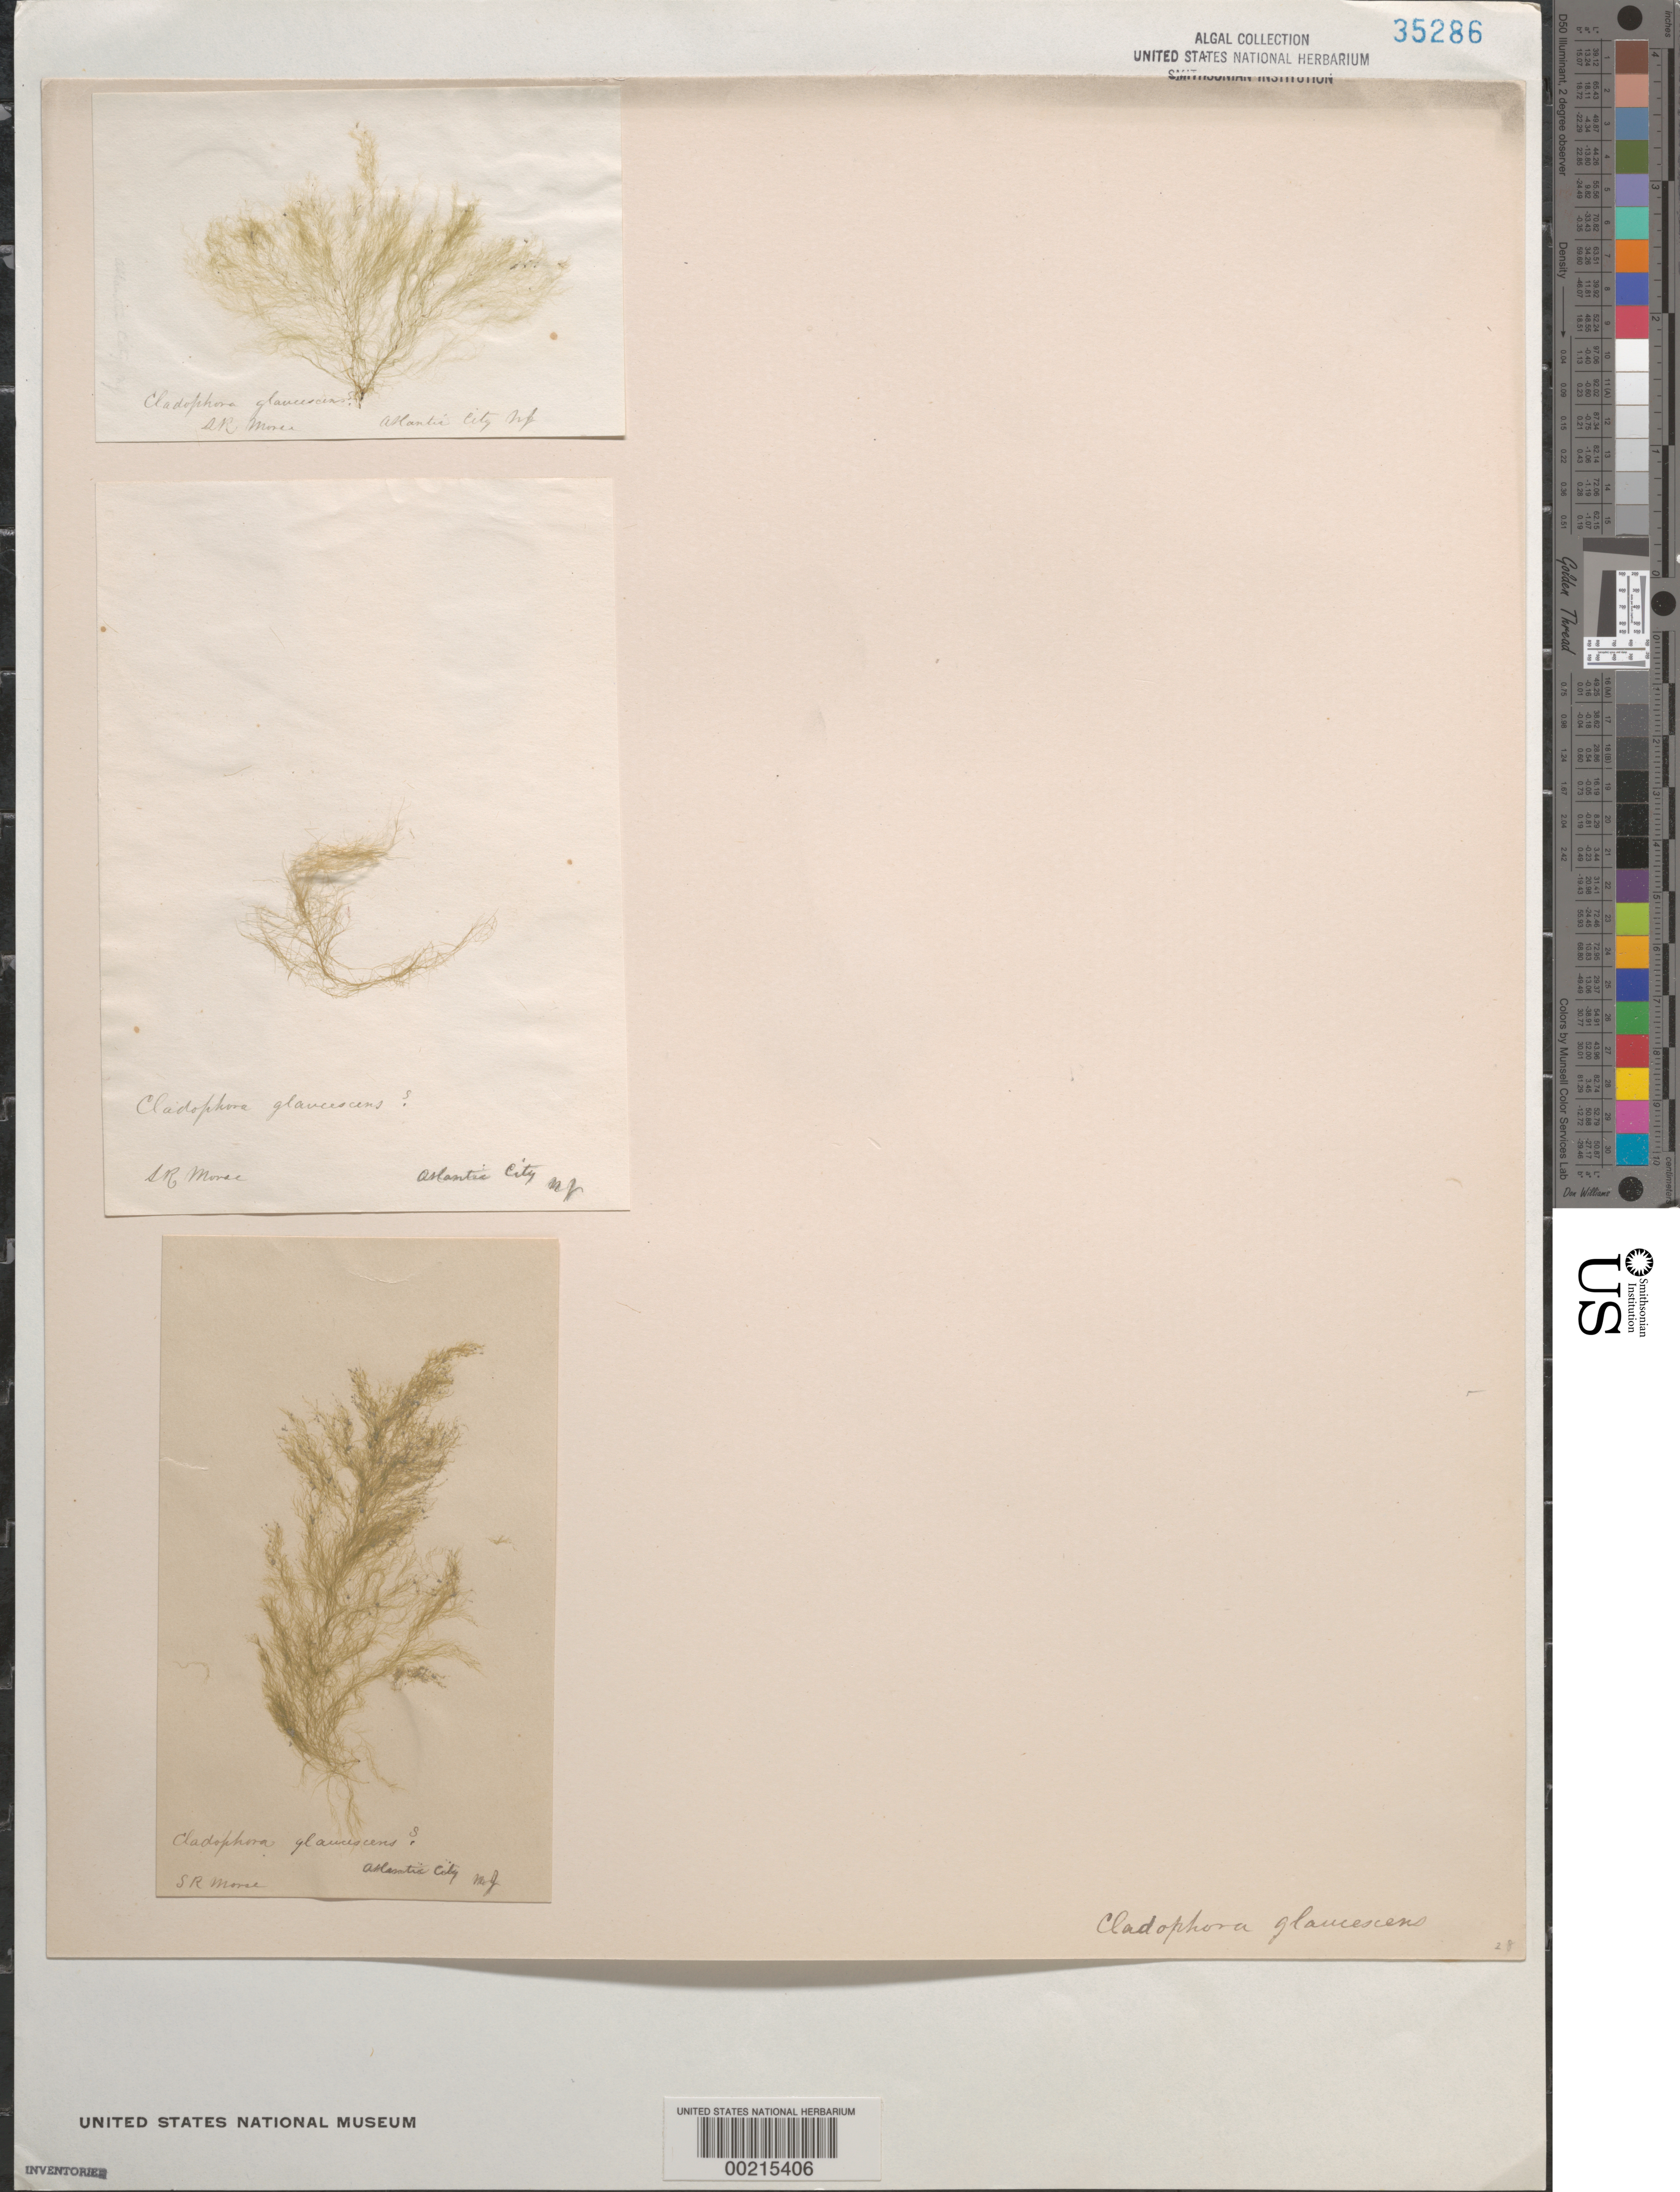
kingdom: Plantae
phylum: Chlorophyta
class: Ulvophyceae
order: Cladophorales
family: Cladophoraceae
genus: Cladophora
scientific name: Cladophora sericea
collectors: S. Morse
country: United States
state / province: New Jersey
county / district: Atlantic County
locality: Atlantic City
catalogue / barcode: US 35286